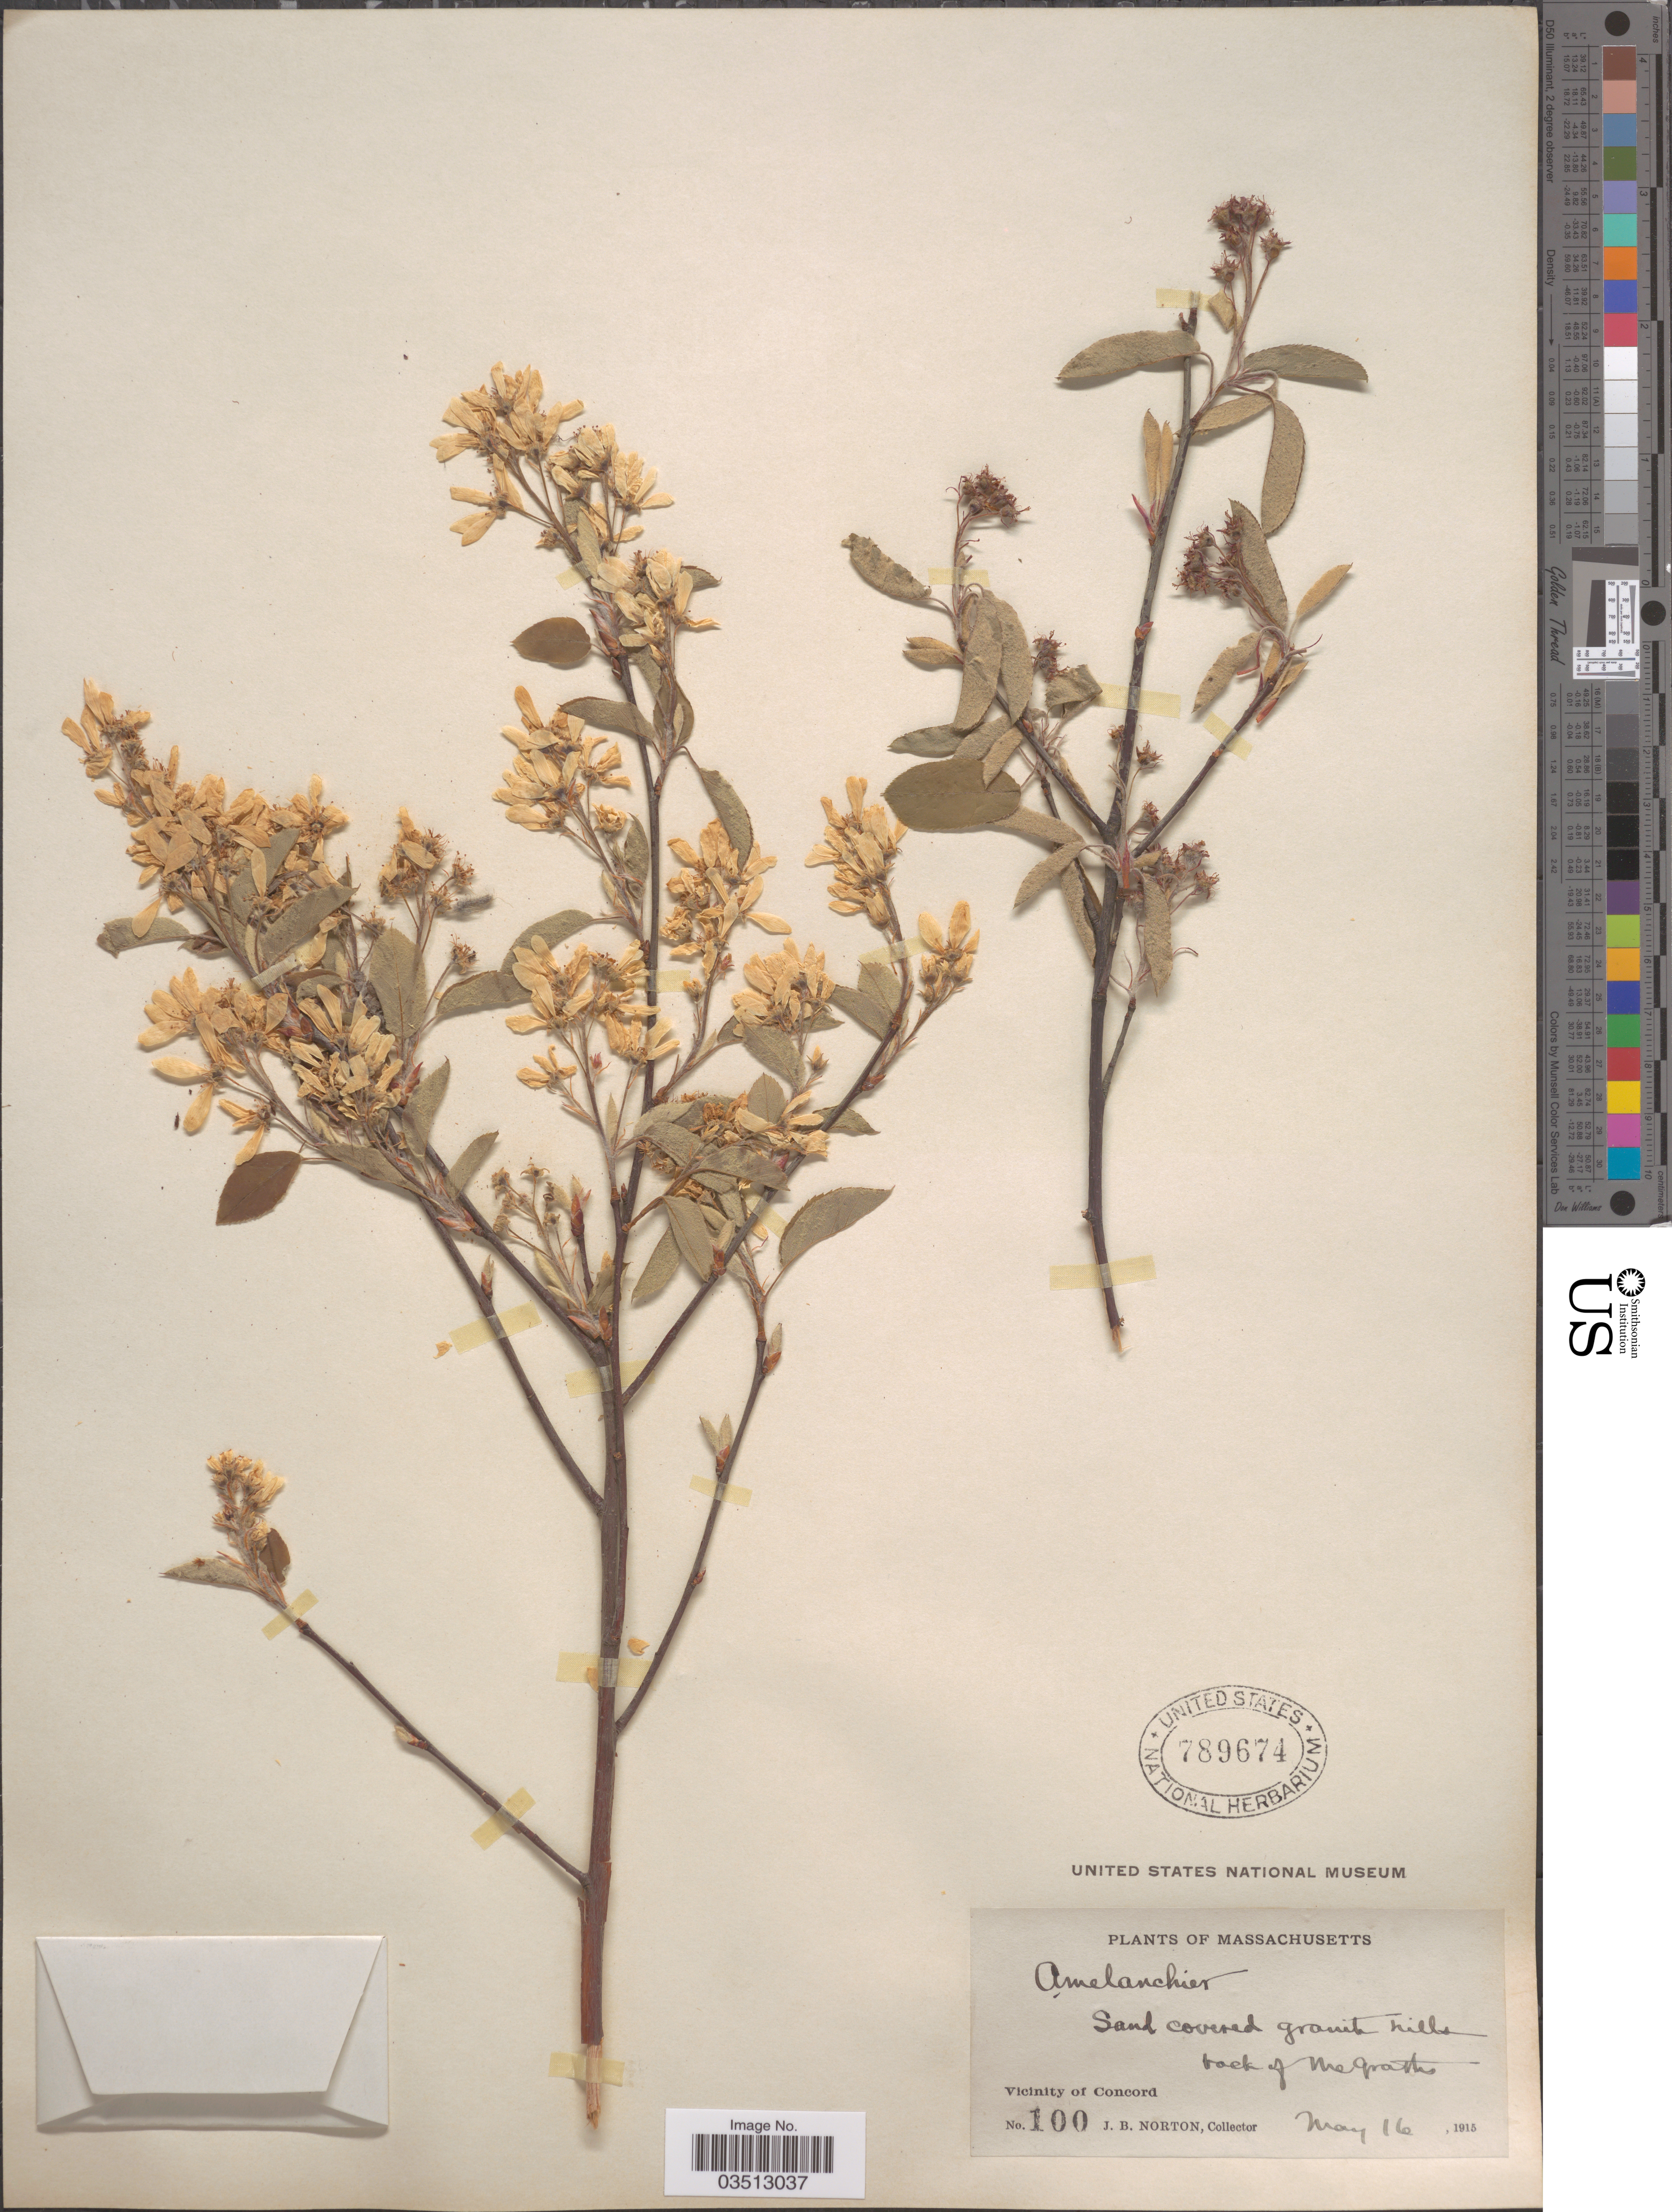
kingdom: Plantae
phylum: Tracheophyta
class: Magnoliopsida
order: Rosales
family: Rosaceae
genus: Amelanchier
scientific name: Amelanchier sp.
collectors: J. B. Norton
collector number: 100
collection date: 1915-05-16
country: United States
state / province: Massachusetts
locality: Back of McGraths. Vicinity of Concord.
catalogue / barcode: US 789674